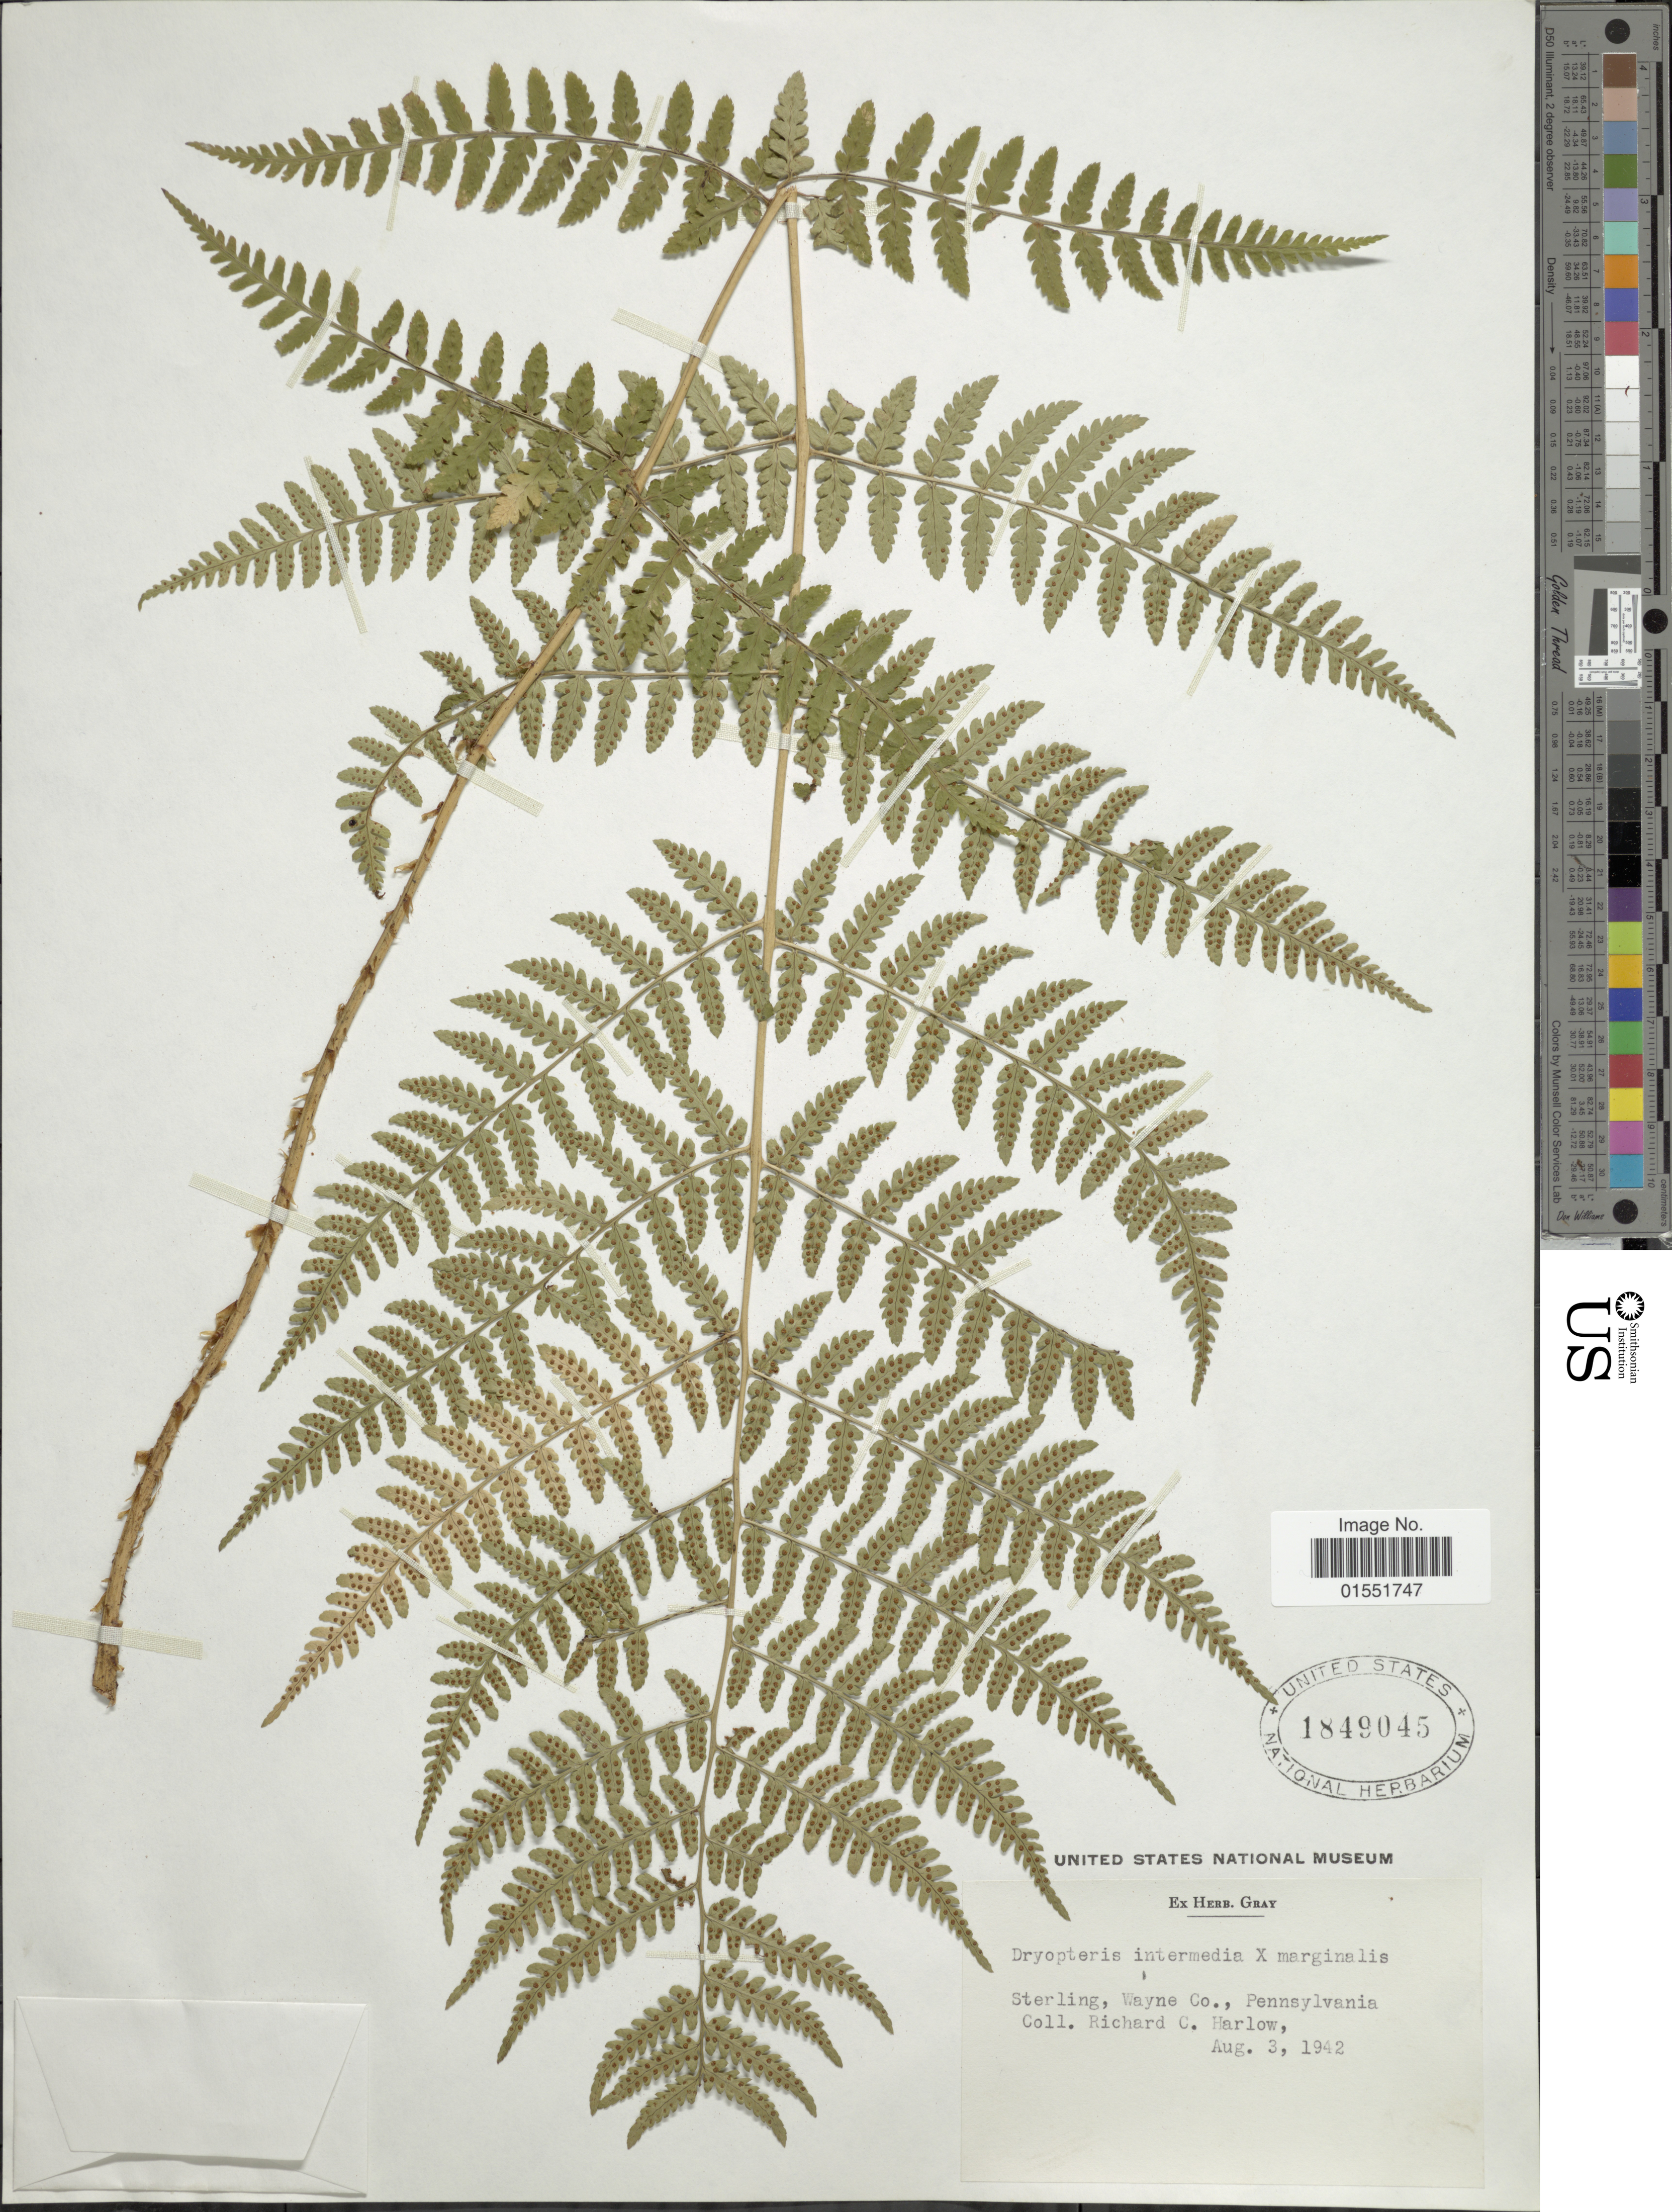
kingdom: Plantae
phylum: Tracheophyta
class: Polypodiopsida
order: Polypodiales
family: Dryopteridaceae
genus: Dryopteris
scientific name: Dryopteris intermedia x D. marginalis (L.) A. Gray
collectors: R. Harlow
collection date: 1942-08-03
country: United States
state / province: Pennsylvania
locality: Sterling, Wayne Co.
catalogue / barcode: US 1849045